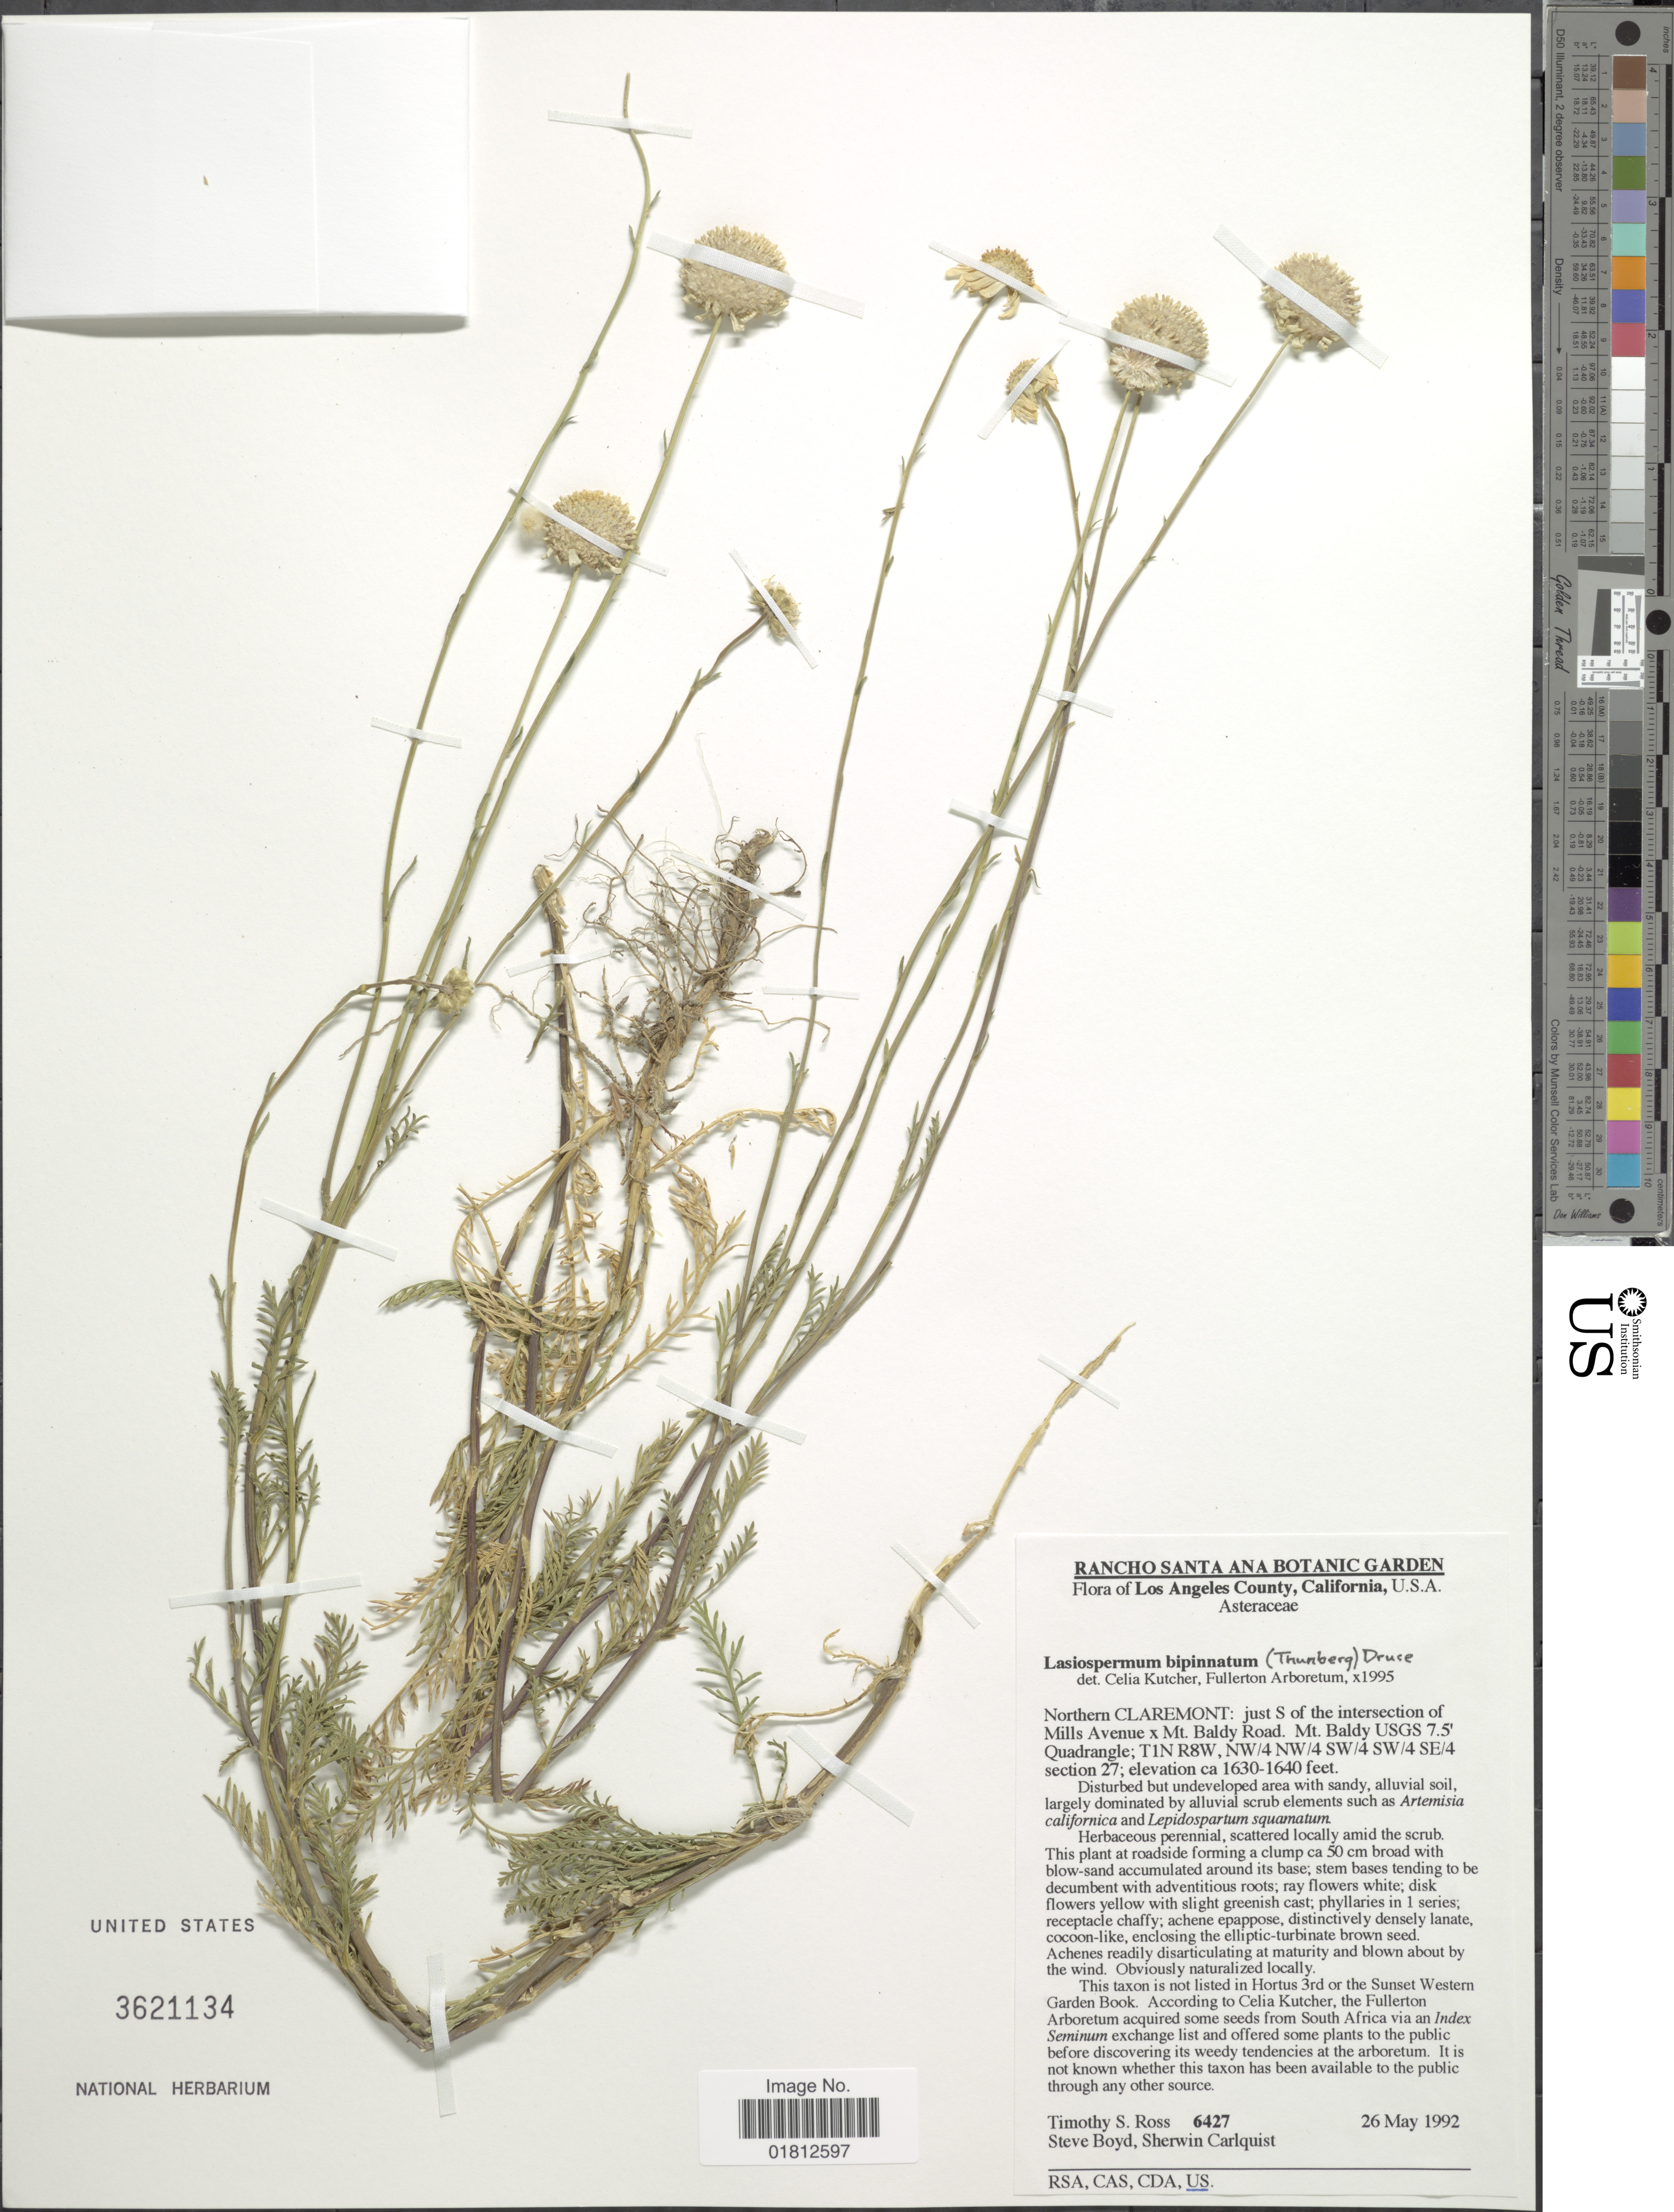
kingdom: Plantae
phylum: Tracheophyta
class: Magnoliopsida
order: Asterales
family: Asteraceae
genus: Lasiospermum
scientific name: Lasiospermum bipinnatum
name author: (Thunb.) Druce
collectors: T. Ross, S. Boyd & S. Carlquist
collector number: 6427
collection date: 1992-05-26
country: United States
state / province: California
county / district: Los Angeles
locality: Los Angeles County, U. S. A., Northern Claremont, just S of the intersection of Mills Avenue [Foreign script] Mt. Baldy Road, Mt. Baldy USGS 7.5' Quadrangle, T1N, R8W, NW/4 NW/4 SW/4 SW/4 SE/4 section 27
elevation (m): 497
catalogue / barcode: US 3621134